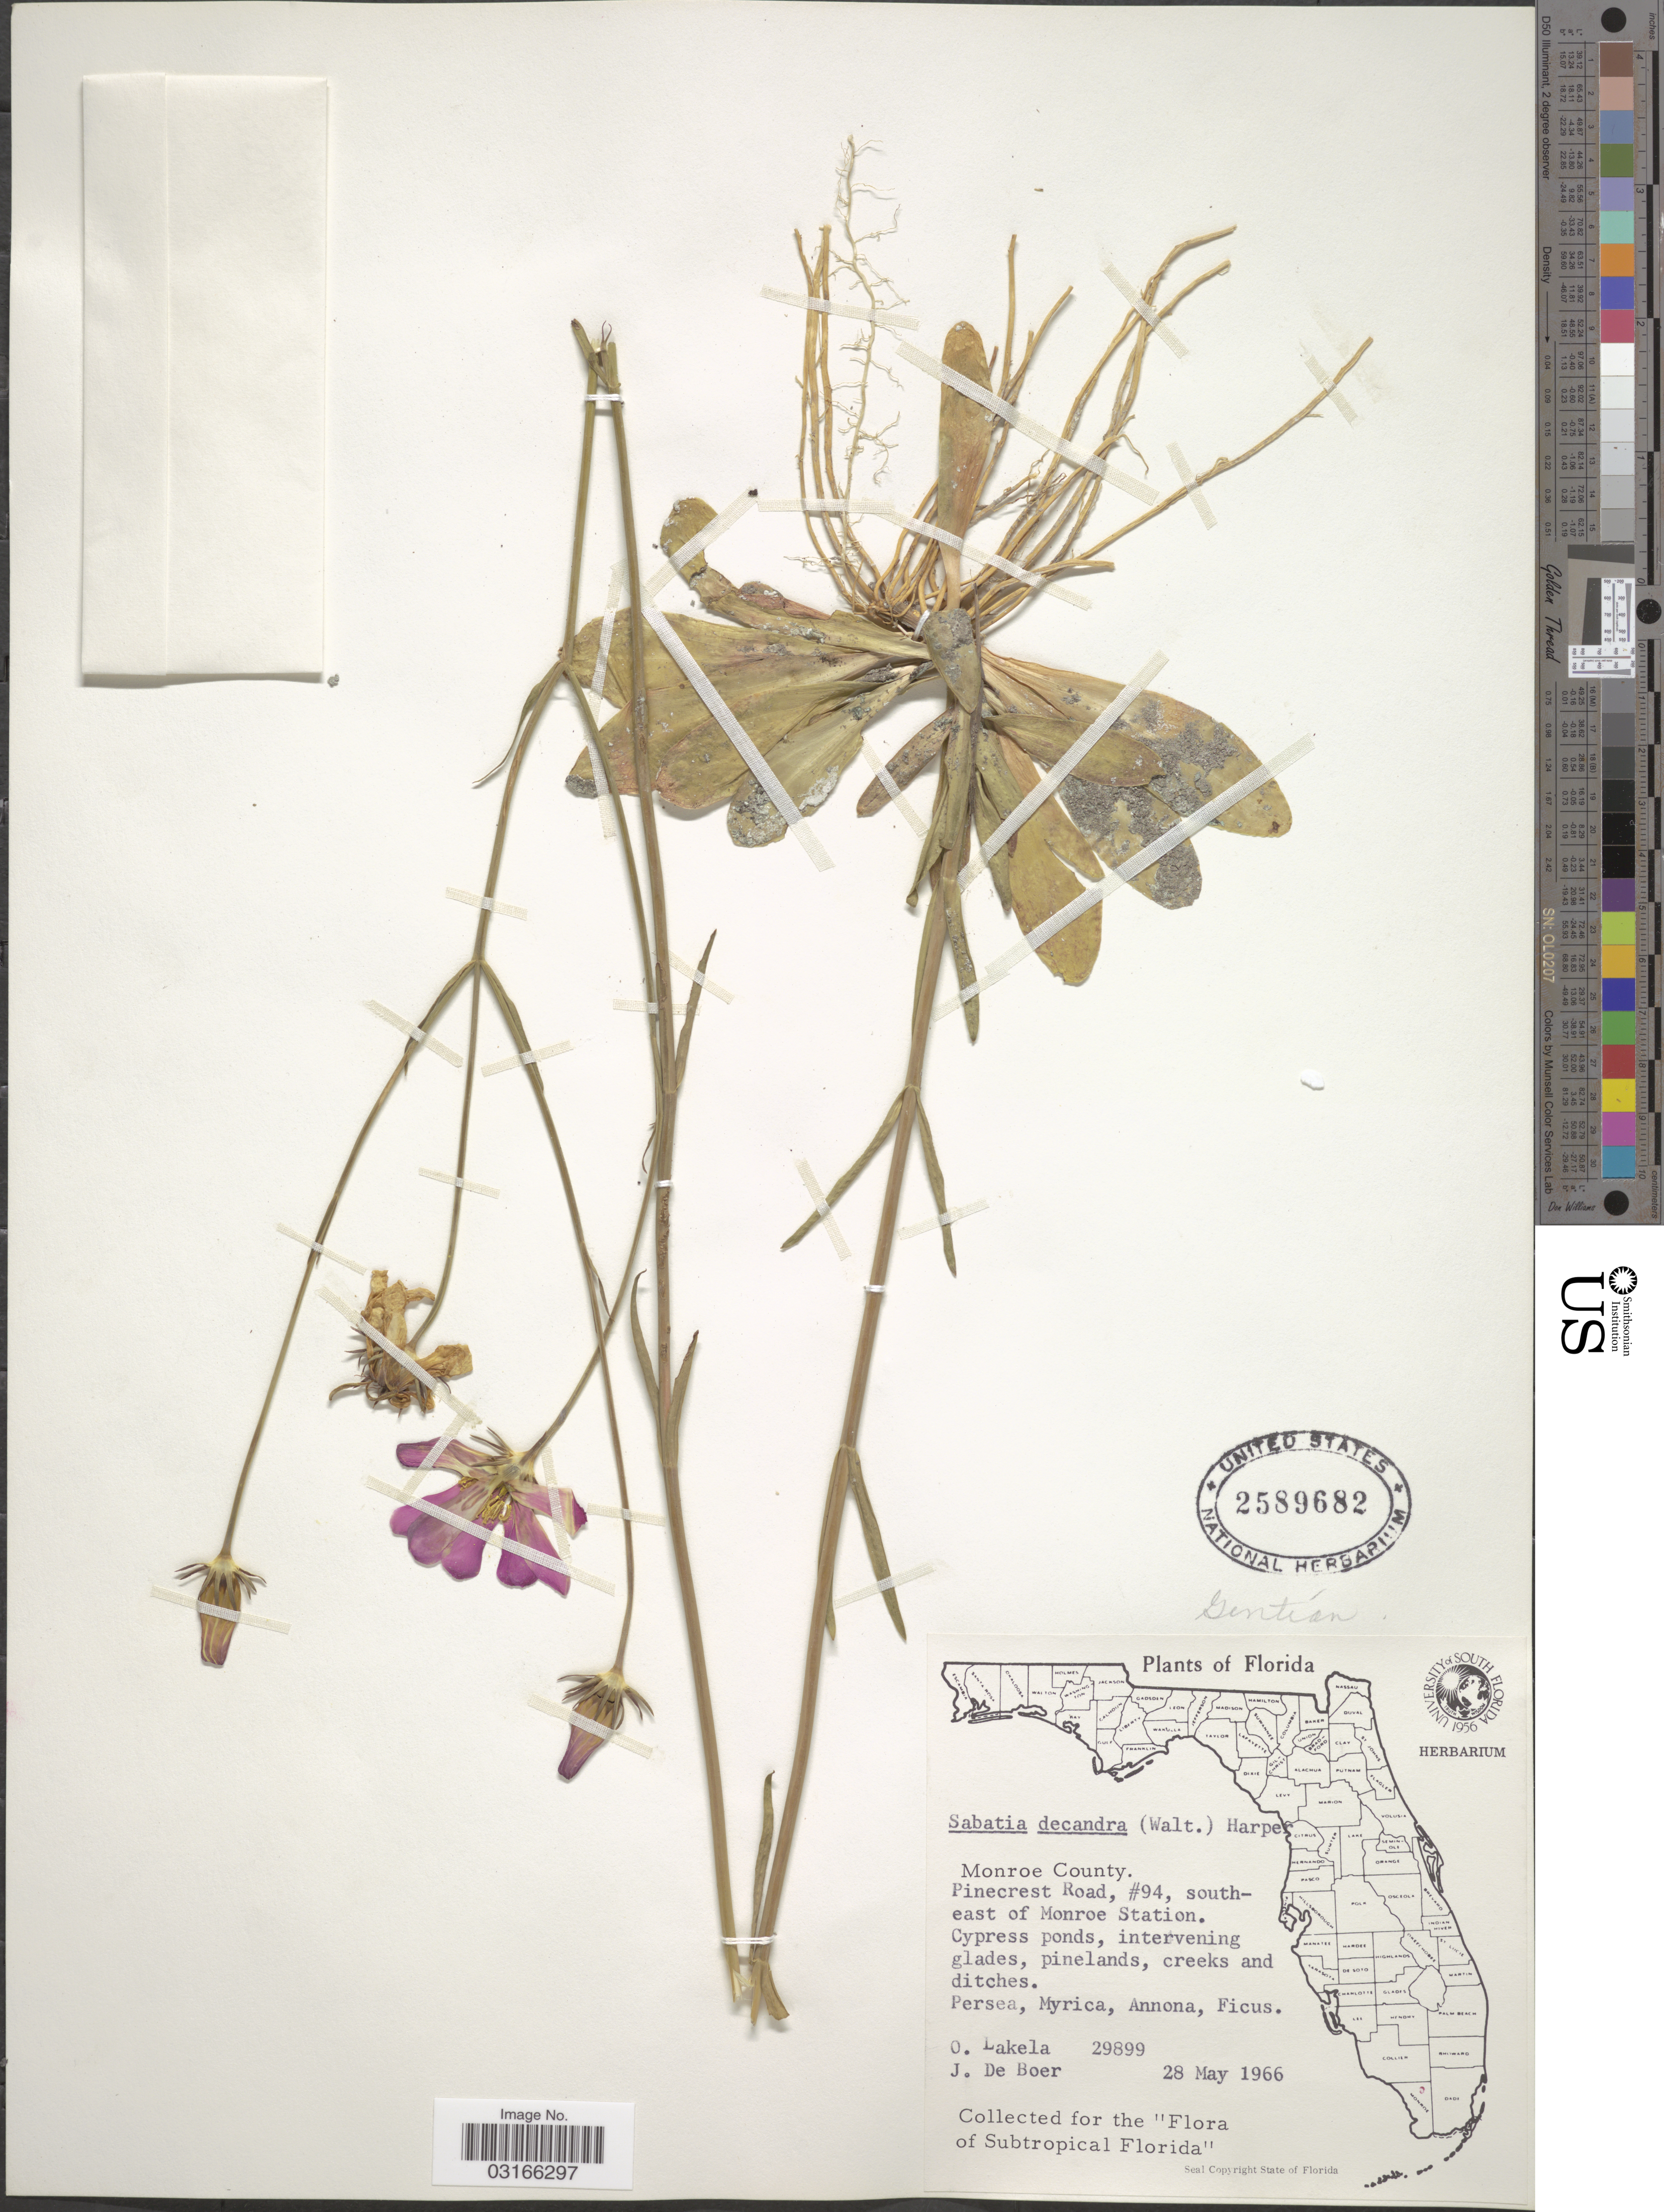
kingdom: Plantae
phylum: Tracheophyta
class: Magnoliopsida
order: Gentianales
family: Gentianaceae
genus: Sabatia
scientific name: Sabatia decandra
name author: (Walter)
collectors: O. Lakela & J. de Boer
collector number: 29899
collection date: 1966-05-28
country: United States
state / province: Florida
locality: Monroe County. Pinecrest Road, #94, southeast of Monroe Station.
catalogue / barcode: US 2589682